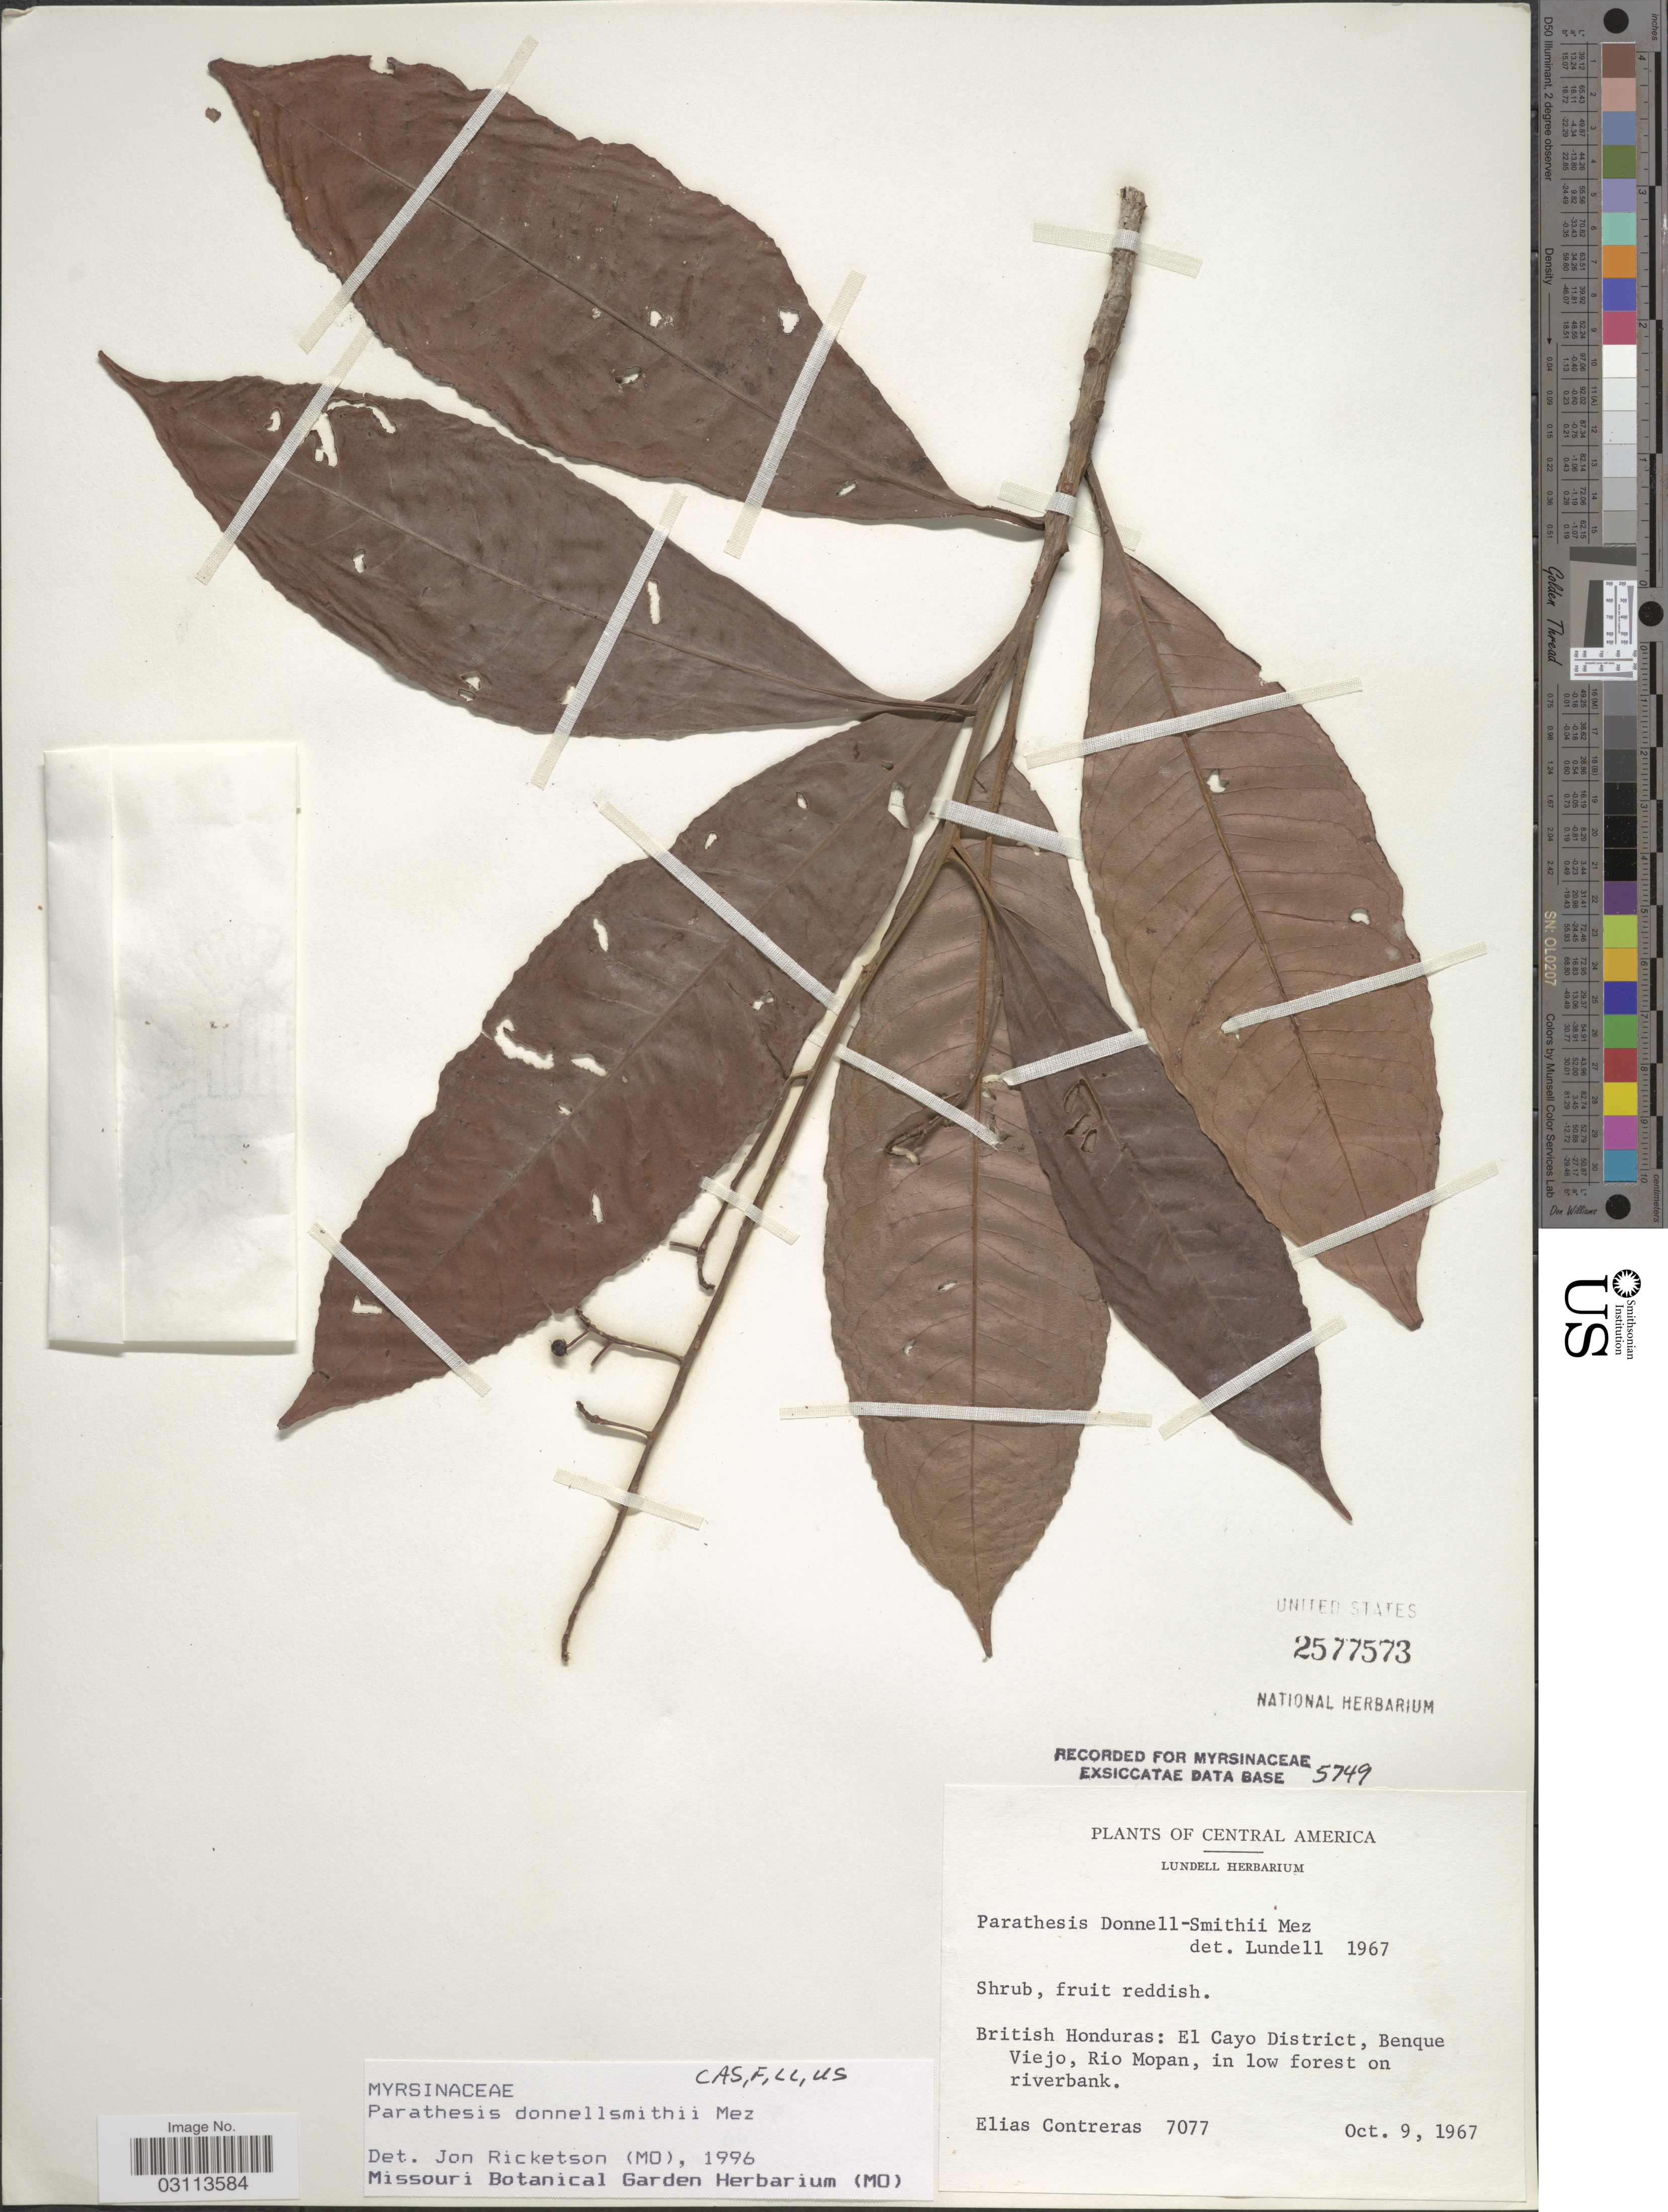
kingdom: Plantae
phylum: Tracheophyta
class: Magnoliopsida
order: Ericales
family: Primulaceae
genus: Parathesis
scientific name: Parathesis donnell-smithii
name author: Mez in Engl.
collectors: E. Contreras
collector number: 7077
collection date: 1967-10-09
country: Belize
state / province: Cayo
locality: British Honduras: El Cayo District, Benque Viejo, Rio Mopan, in low forest on riverbank.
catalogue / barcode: US 2577573